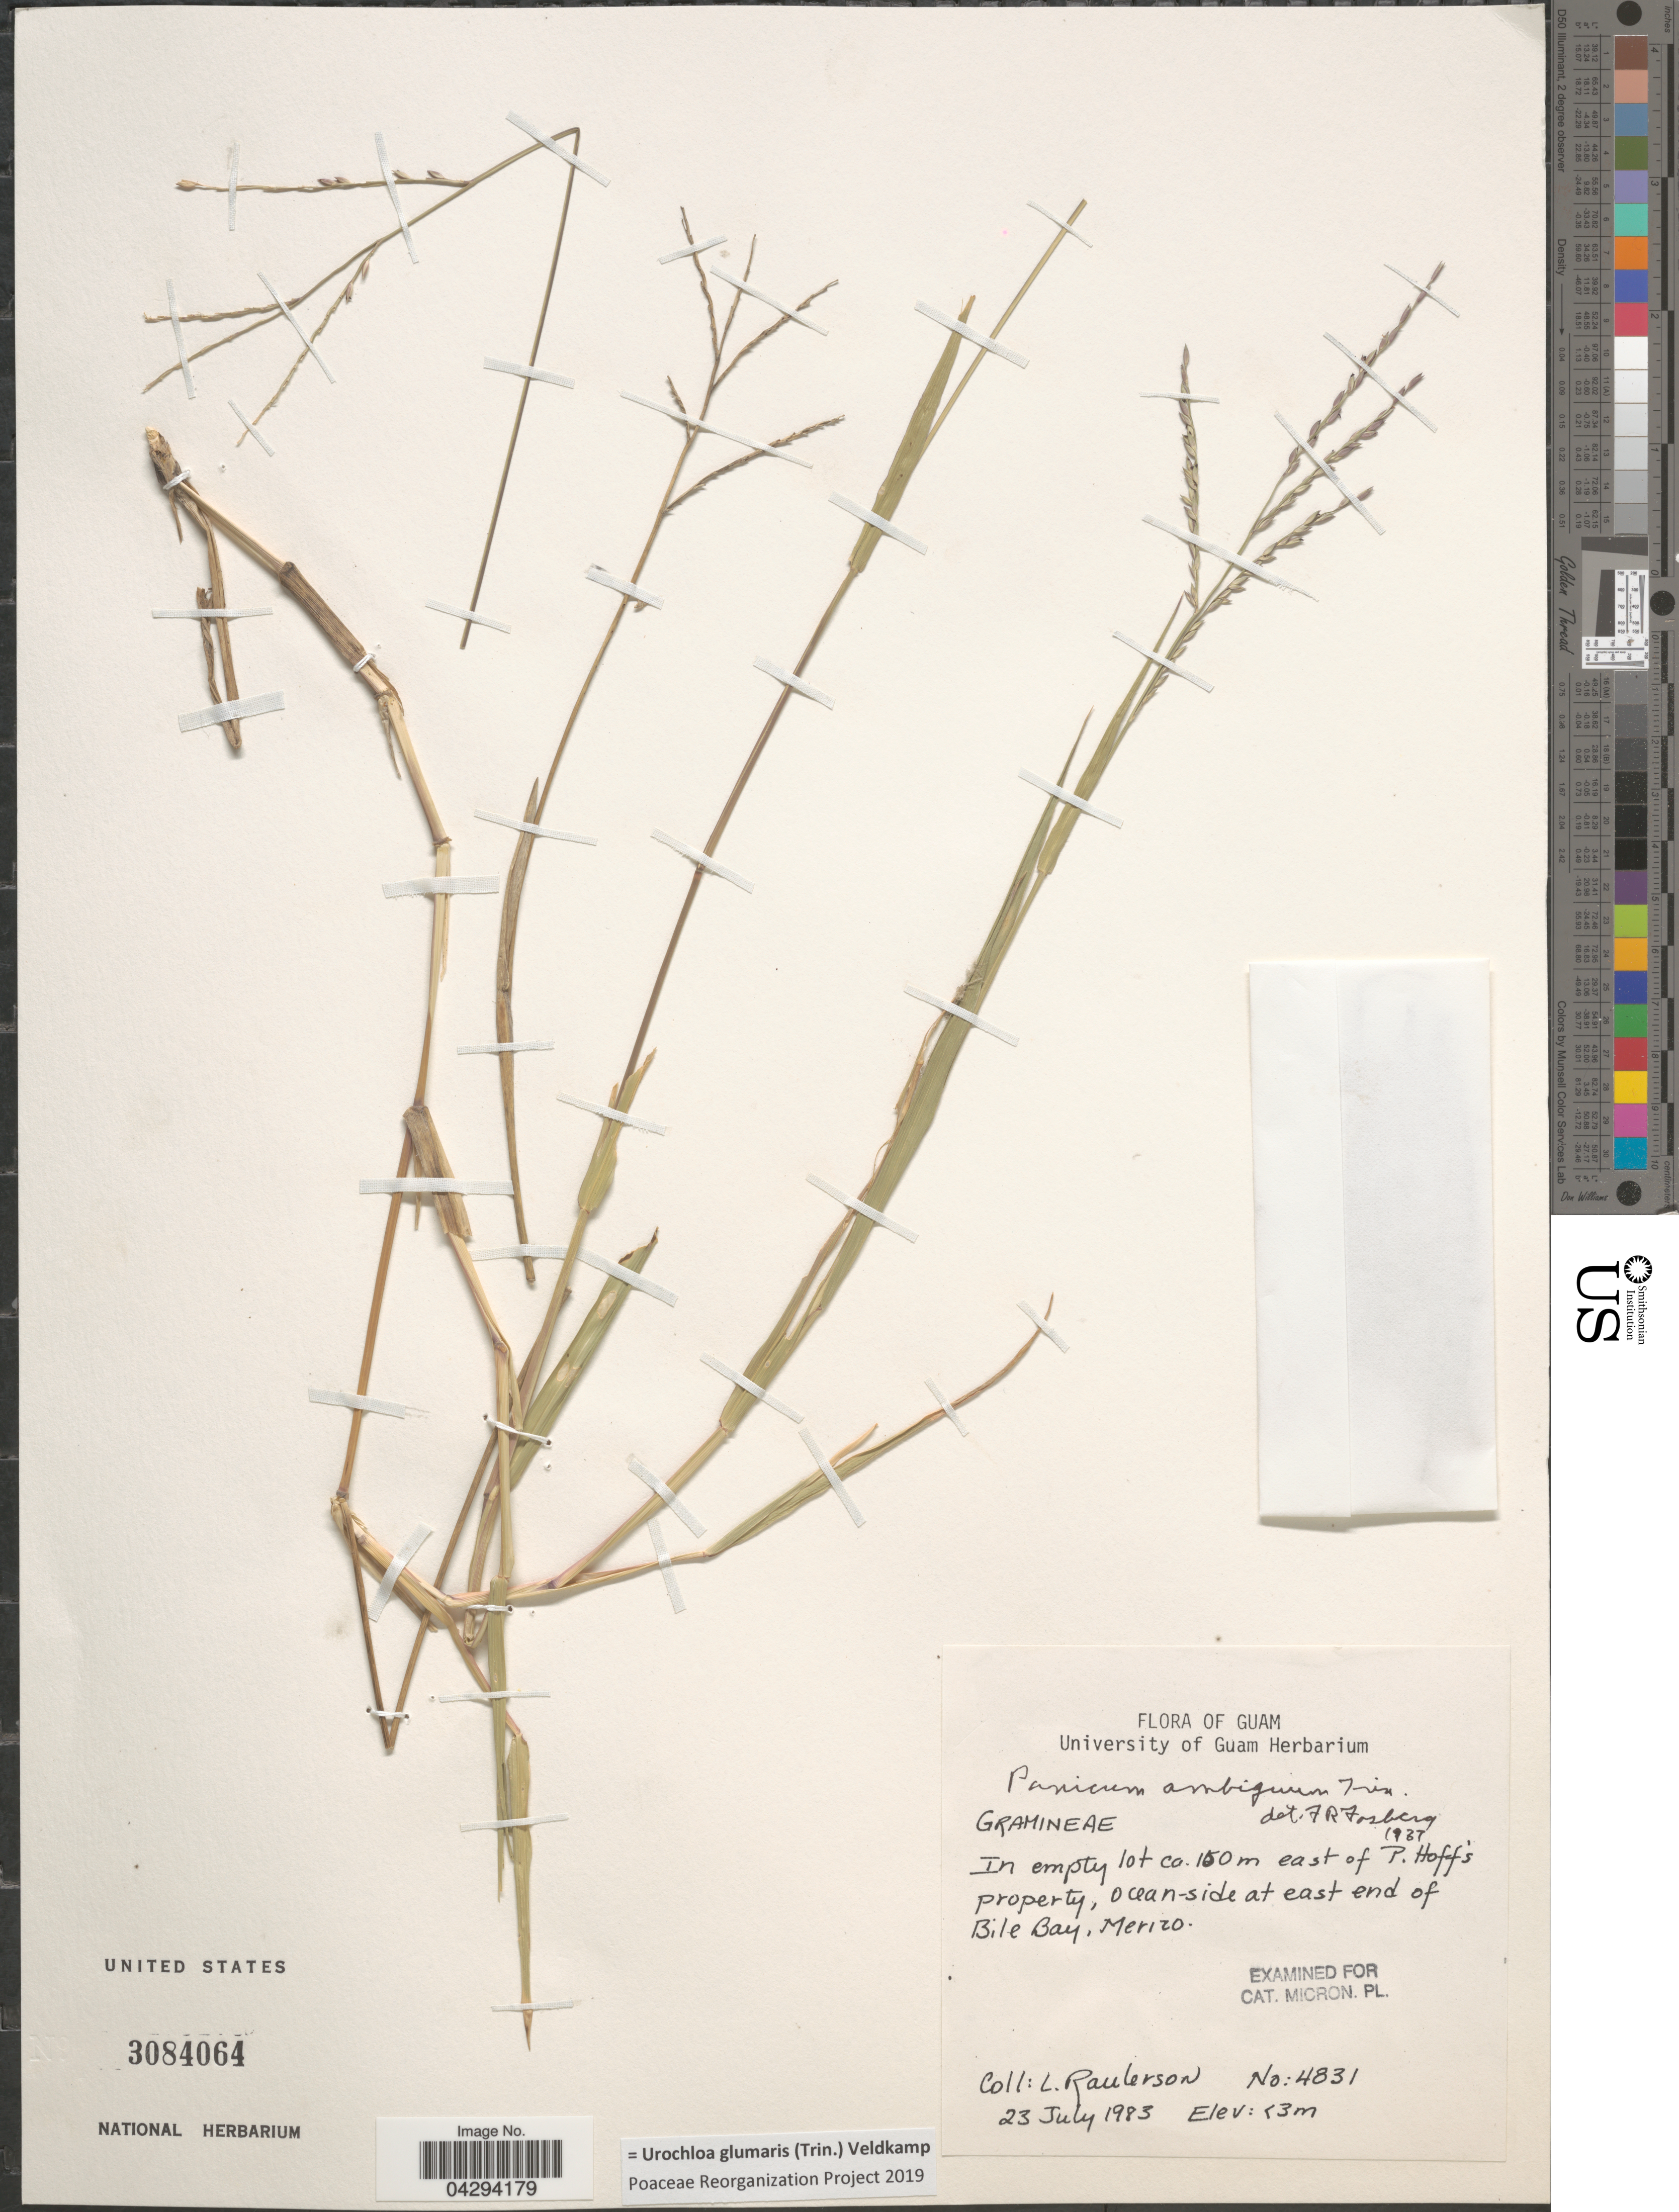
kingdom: Plantae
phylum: Tracheophyta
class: Liliopsida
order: Poales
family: Poaceae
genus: Urochloa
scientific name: Urochloa glumaris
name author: (Trin.) Veldkamp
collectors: L. Raulerson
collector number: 4831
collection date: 1983-07-23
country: Guam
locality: In empty lot ca. 100 m east of P. Hoff's property, ocean-side at east end of Bile Bay, Merizo.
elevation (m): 3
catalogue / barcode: US 3084064